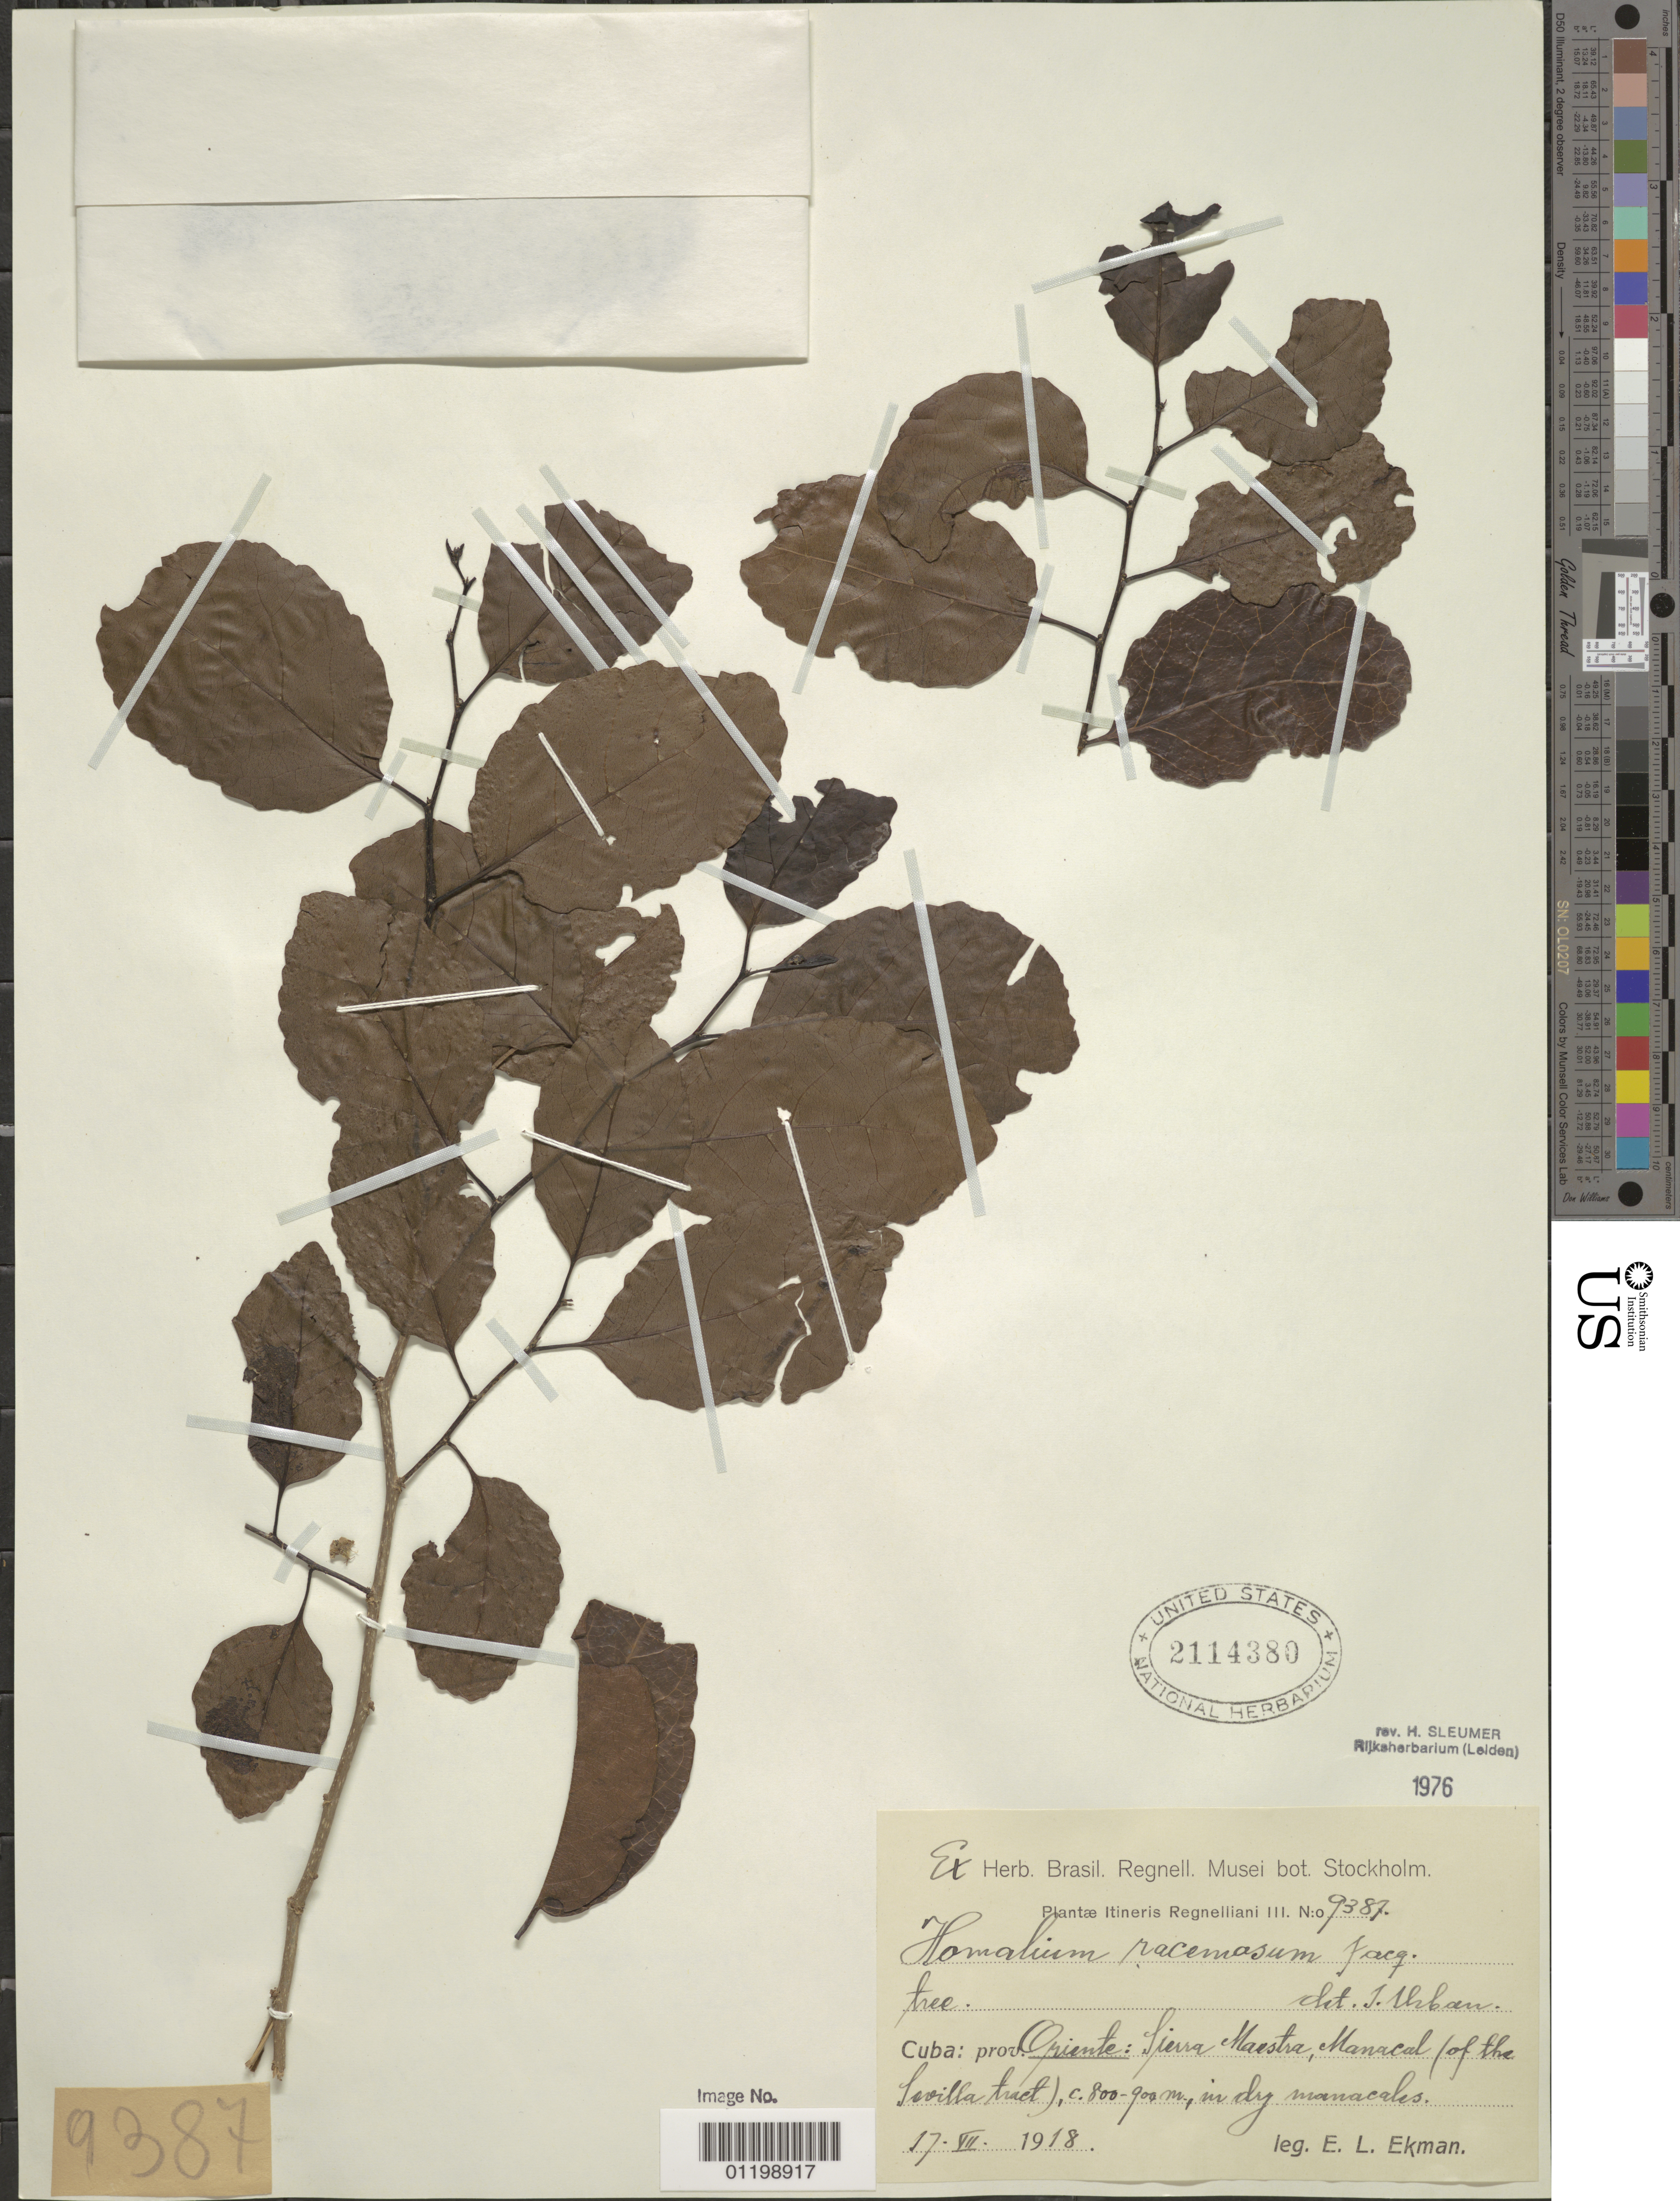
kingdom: Plantae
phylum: Tracheophyta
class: Magnoliopsida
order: Malpighiales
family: Salicaceae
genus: Homalium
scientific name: Homalium racemosum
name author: Jacq.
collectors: E. L. Ekman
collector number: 9387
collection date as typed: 18 Jul 1918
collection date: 1918-07-18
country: Cuba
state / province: Oriente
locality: Sierra Maestra, Manacal (of the Sevilla tract).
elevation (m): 800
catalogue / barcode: US 2114380